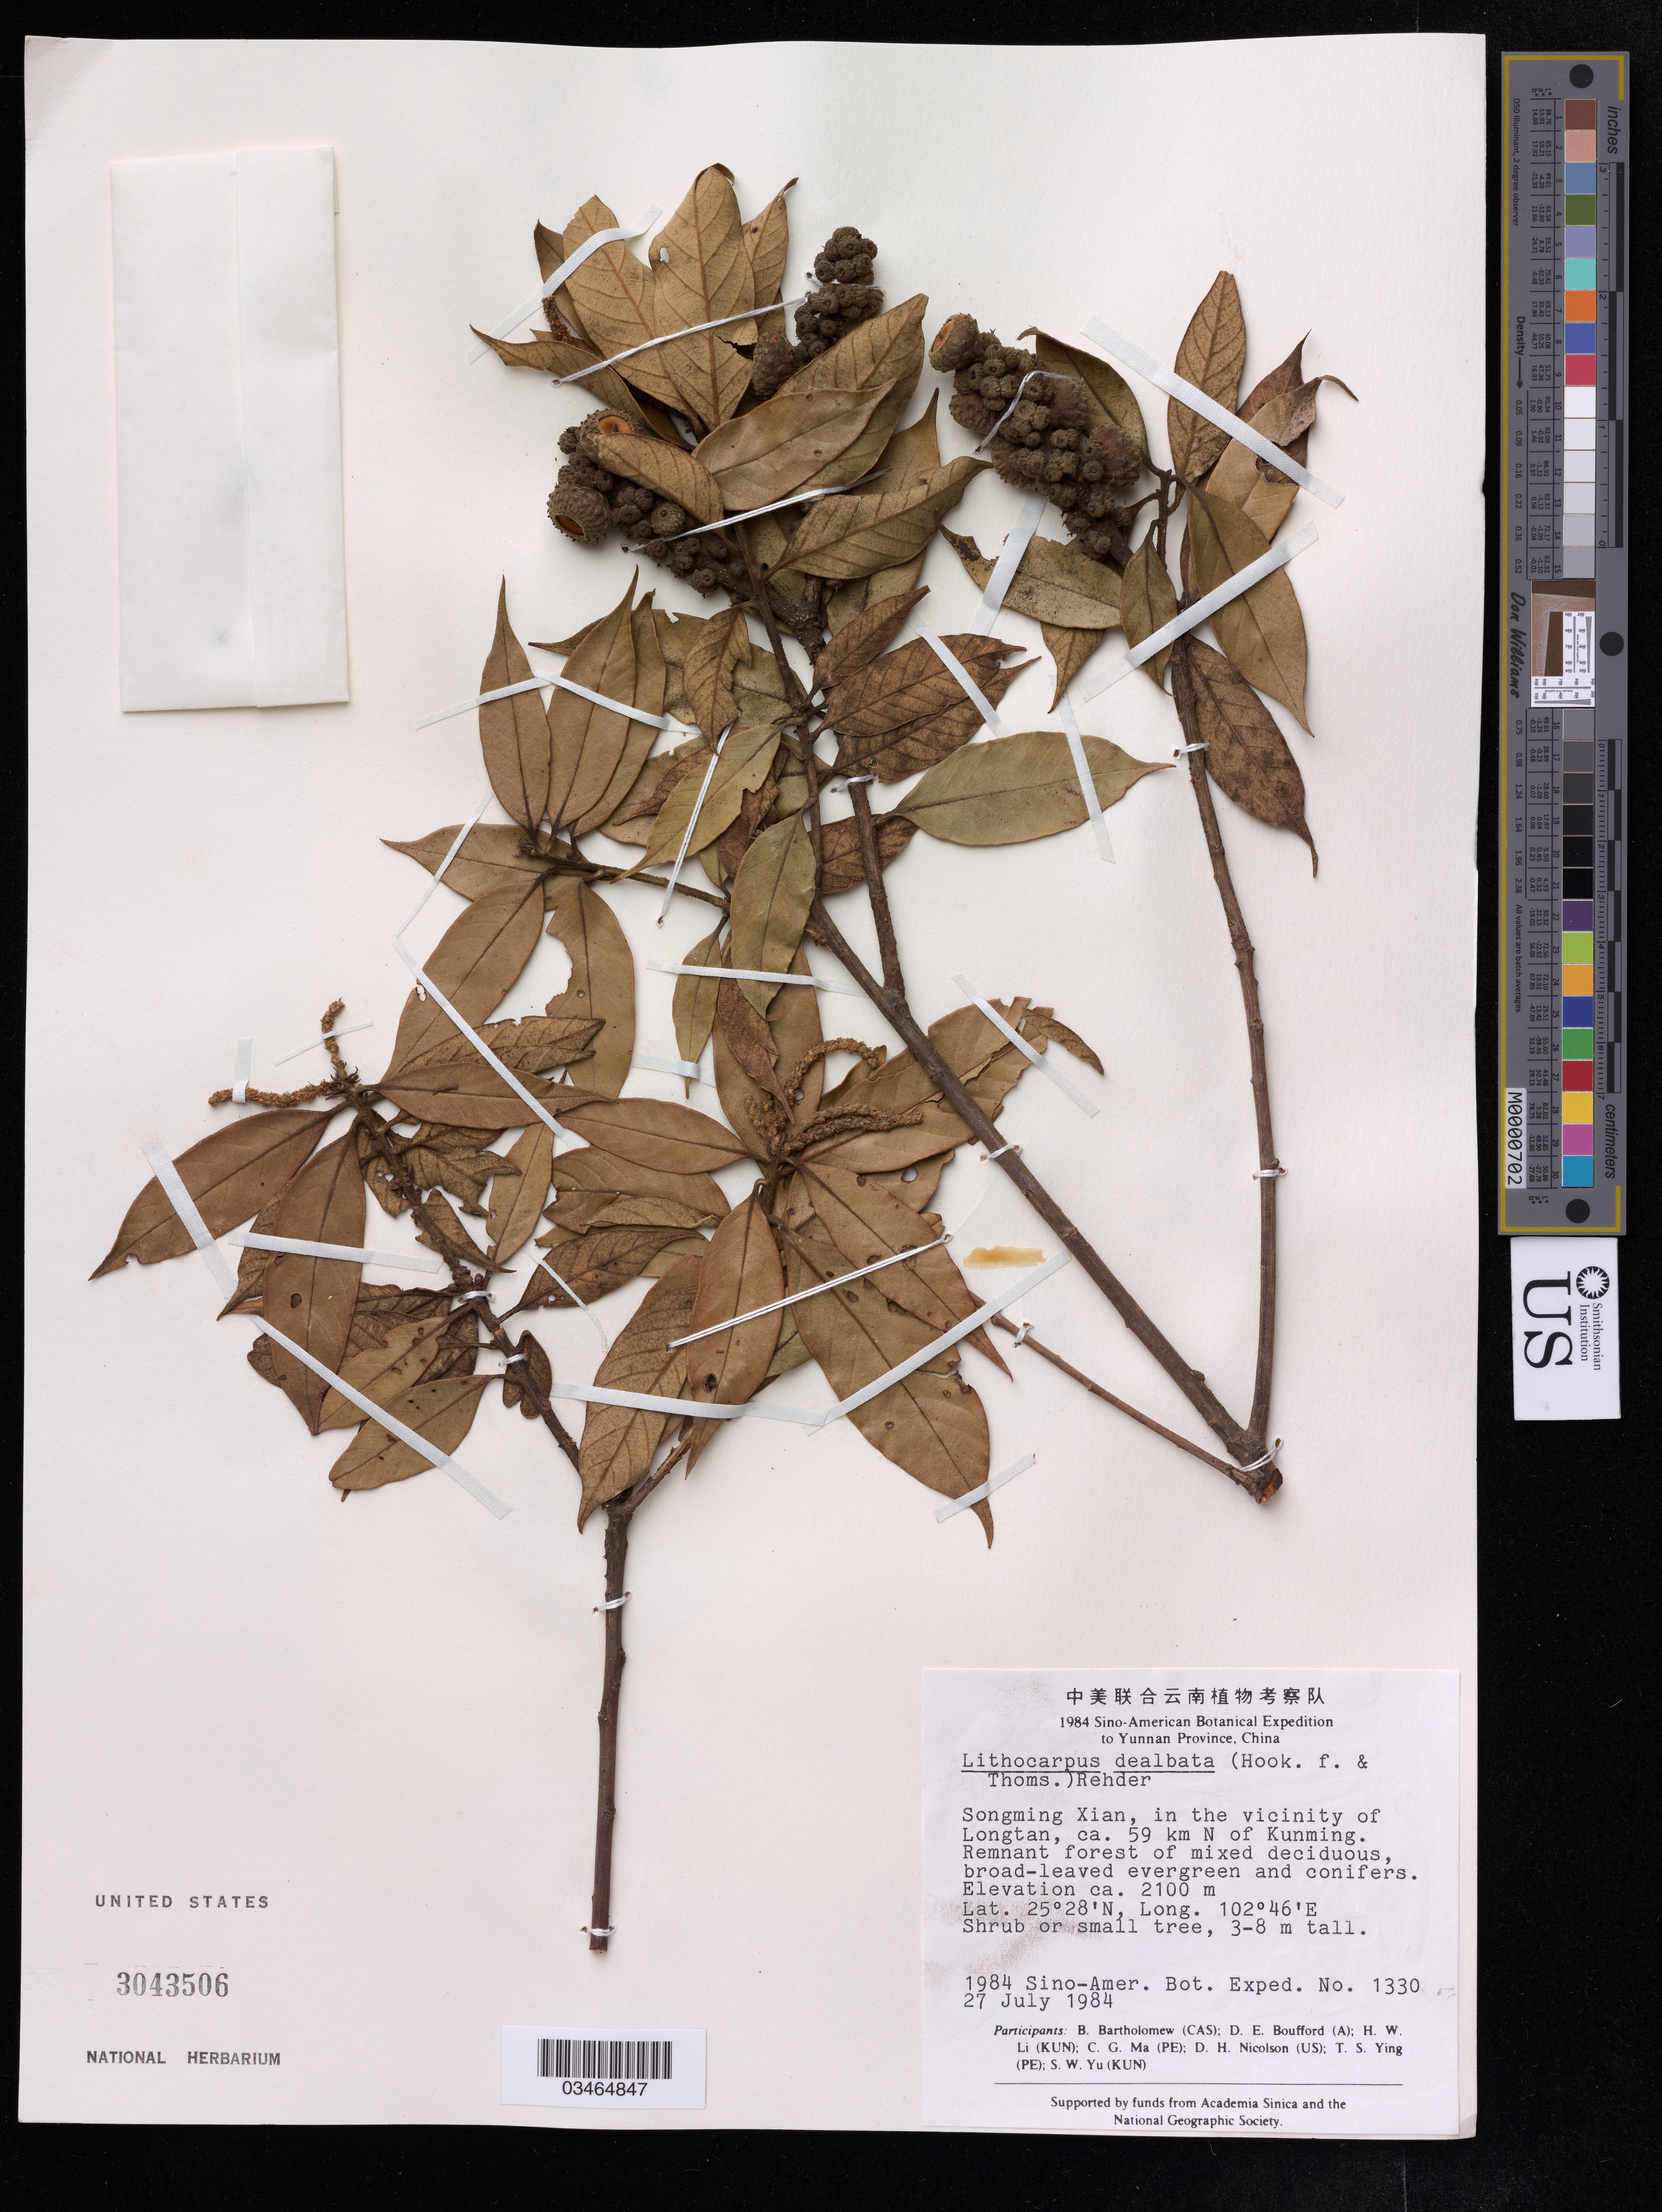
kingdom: Plantae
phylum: Tracheophyta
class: Magnoliopsida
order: Fagales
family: Fagaceae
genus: Lithocarpus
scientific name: Lithocarpus dealbatus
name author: (Hook. f. & Thomson ex Miq.) Rehder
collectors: B. Bartholomew, D. E. Boufford & D. Nicholson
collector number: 1330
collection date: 1984-07-27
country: China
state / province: Yunnan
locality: Songming Xian, in the Vicinity of Longtan, ca. 59 km N of Kunming.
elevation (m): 2100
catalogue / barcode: US 3043506